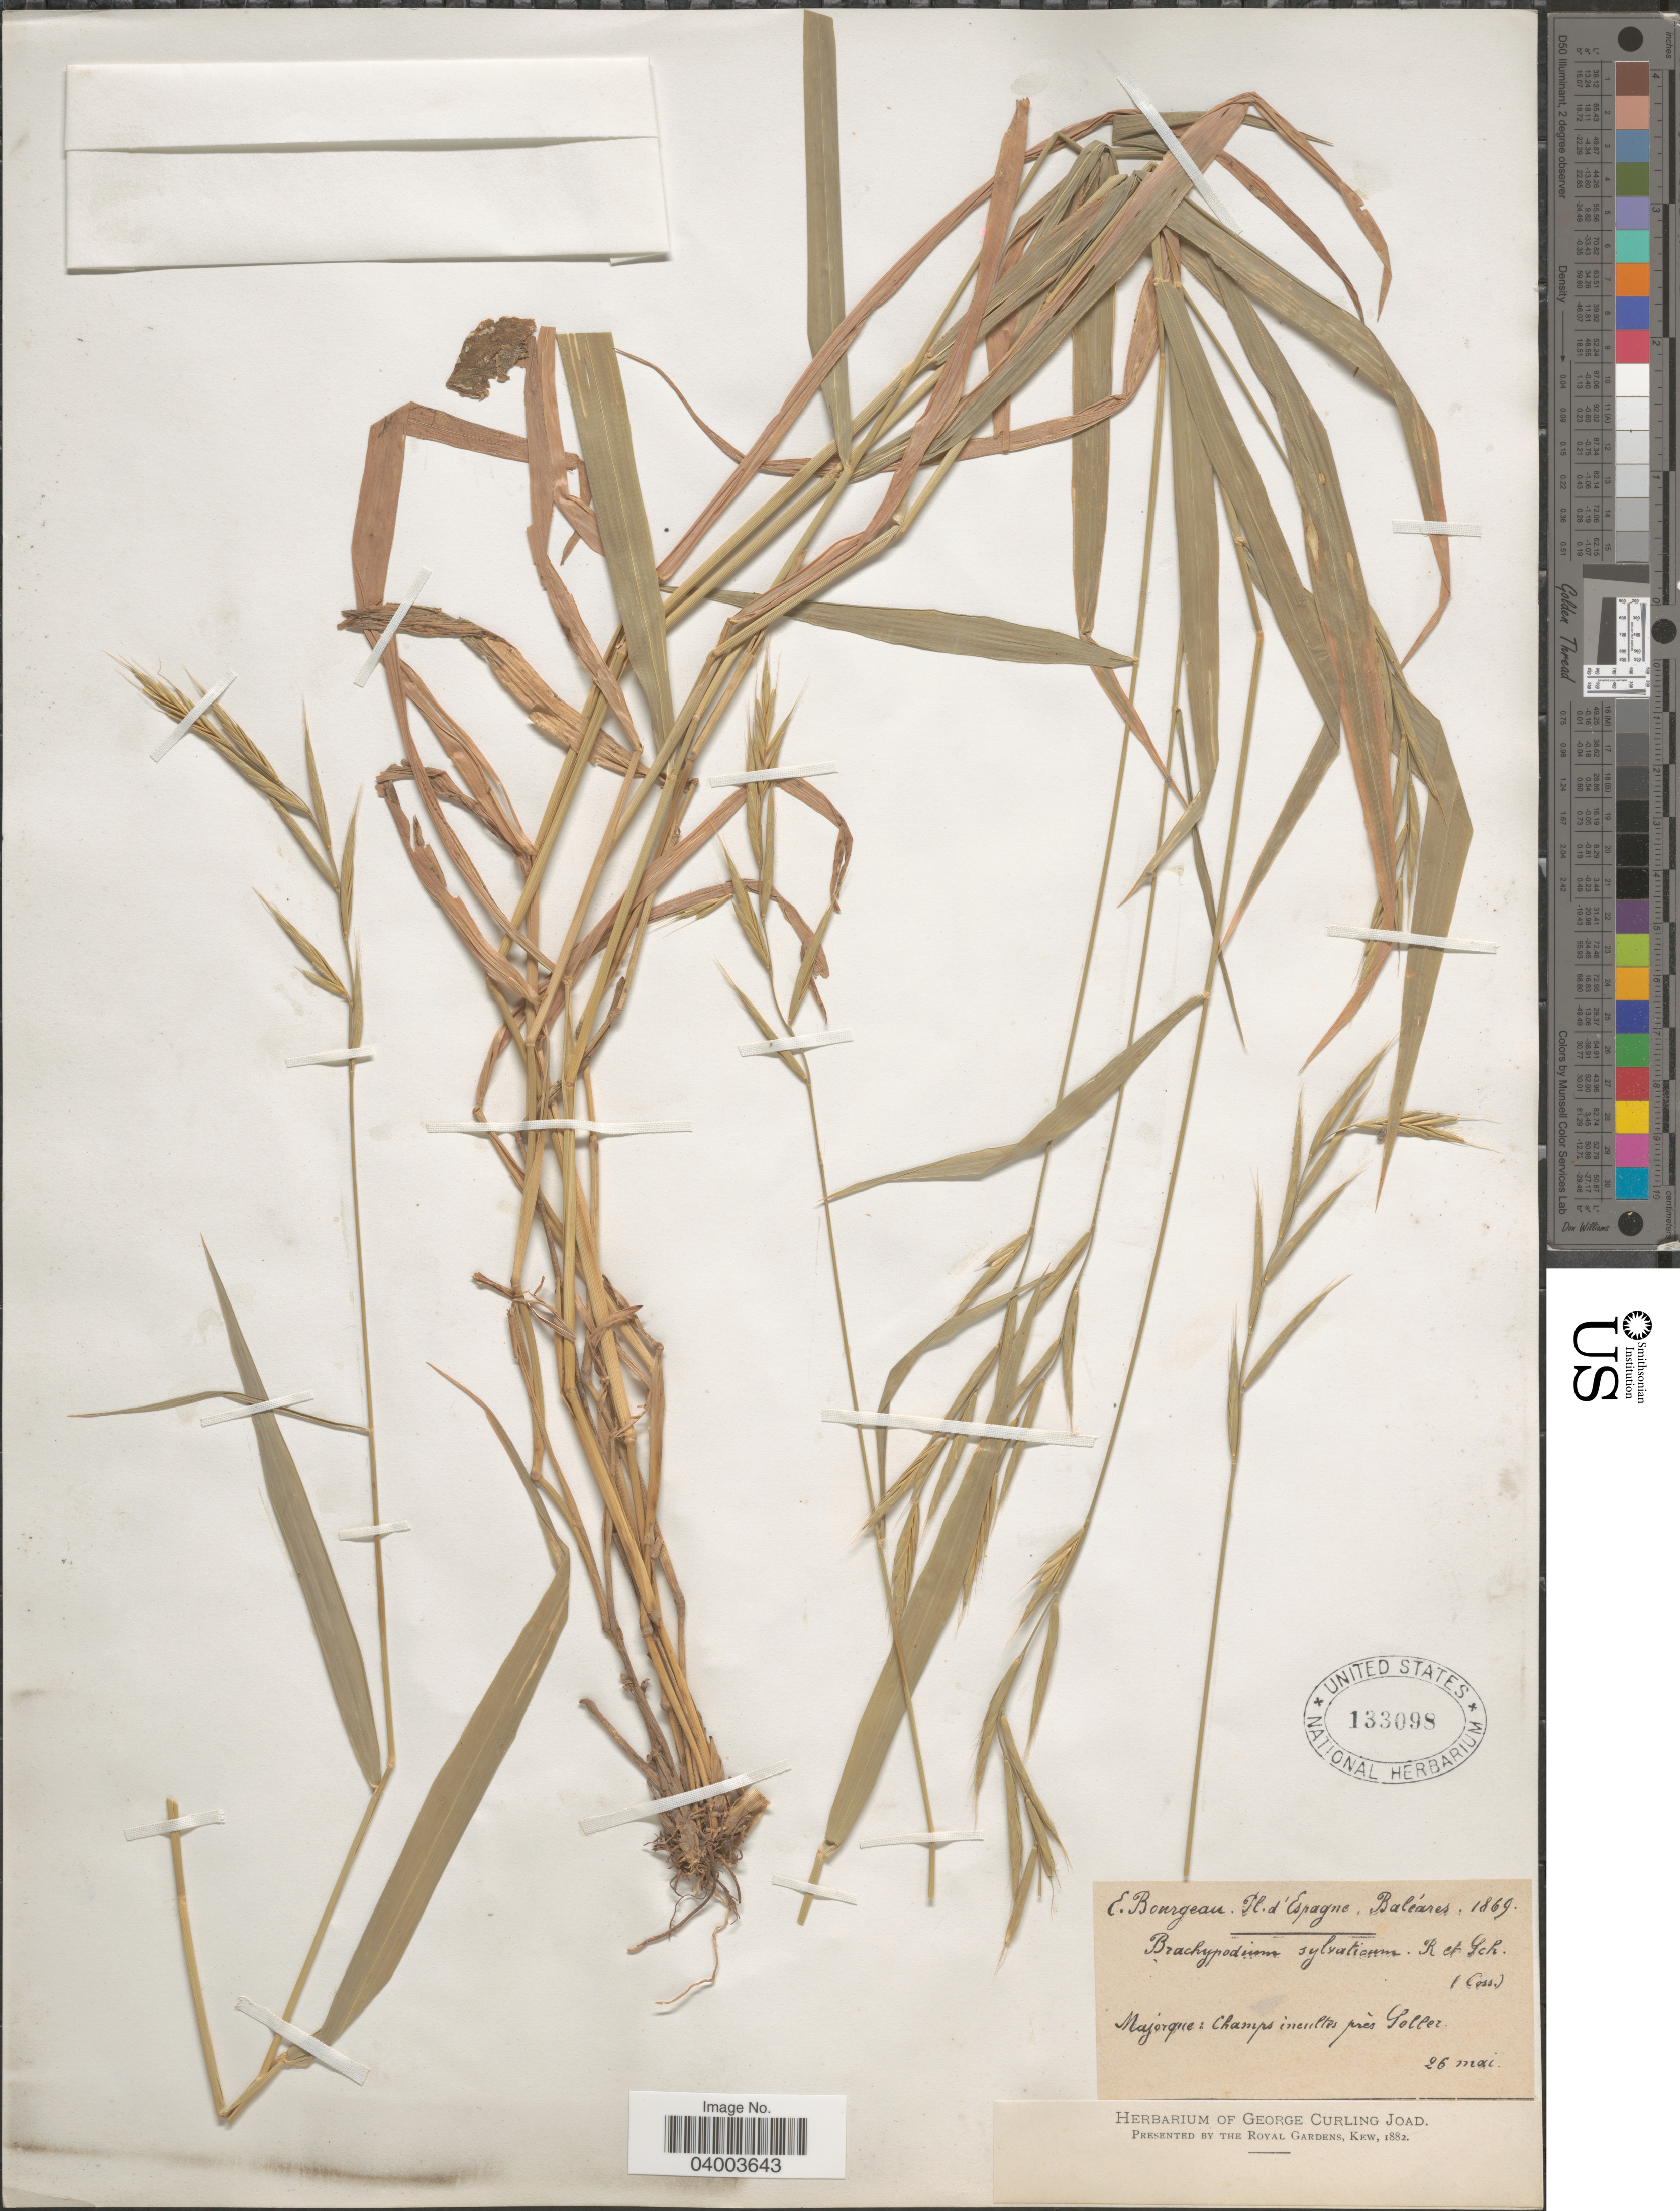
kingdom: Plantae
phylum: Tracheophyta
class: Liliopsida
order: Poales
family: Poaceae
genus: Brachypodium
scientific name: Brachypodium sylvaticum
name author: (Huds.) P. Beauv.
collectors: E. Bourgeau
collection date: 1869-05-26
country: Spain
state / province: Islas Baleares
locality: Baléares. Majorque: Champs incultes près Soller.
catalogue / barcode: US 133098